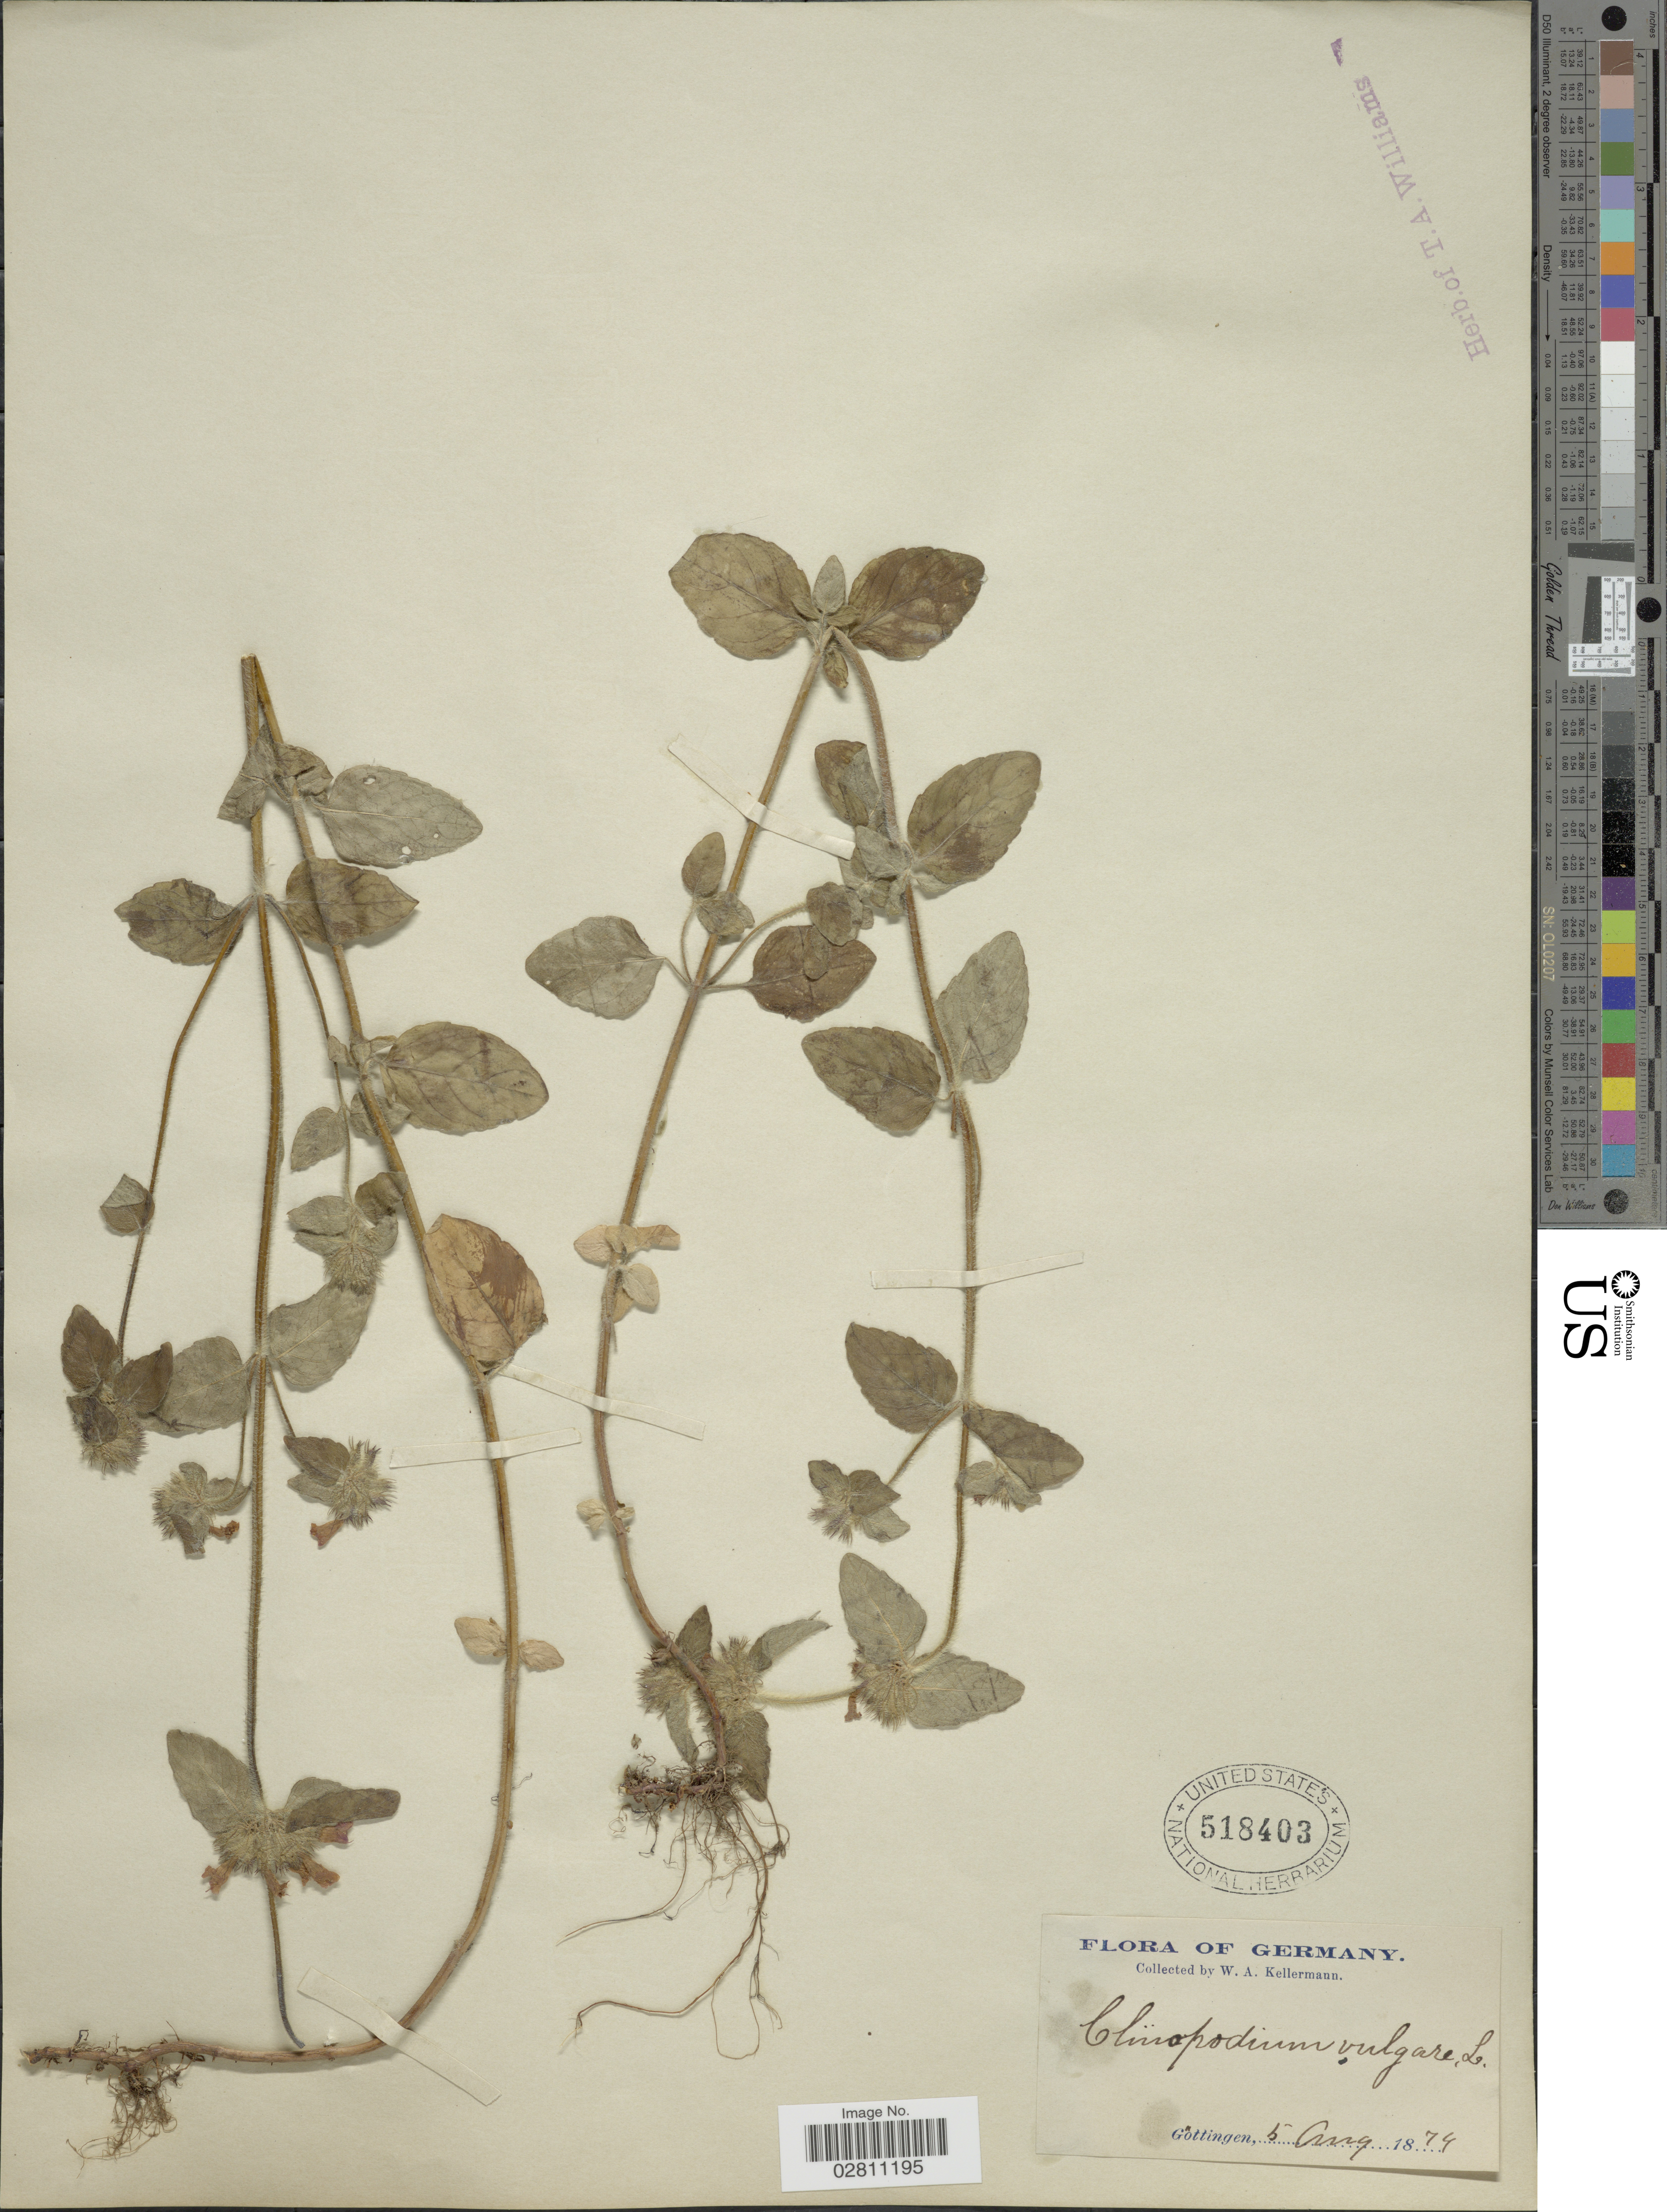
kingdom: Plantae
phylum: Tracheophyta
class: Magnoliopsida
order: Lamiales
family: Lamiaceae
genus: Clinopodium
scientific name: Clinopodium vulgare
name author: L.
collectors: W. Kellerman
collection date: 1874-08-05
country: Germany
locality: Göttingen.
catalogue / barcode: US 518403